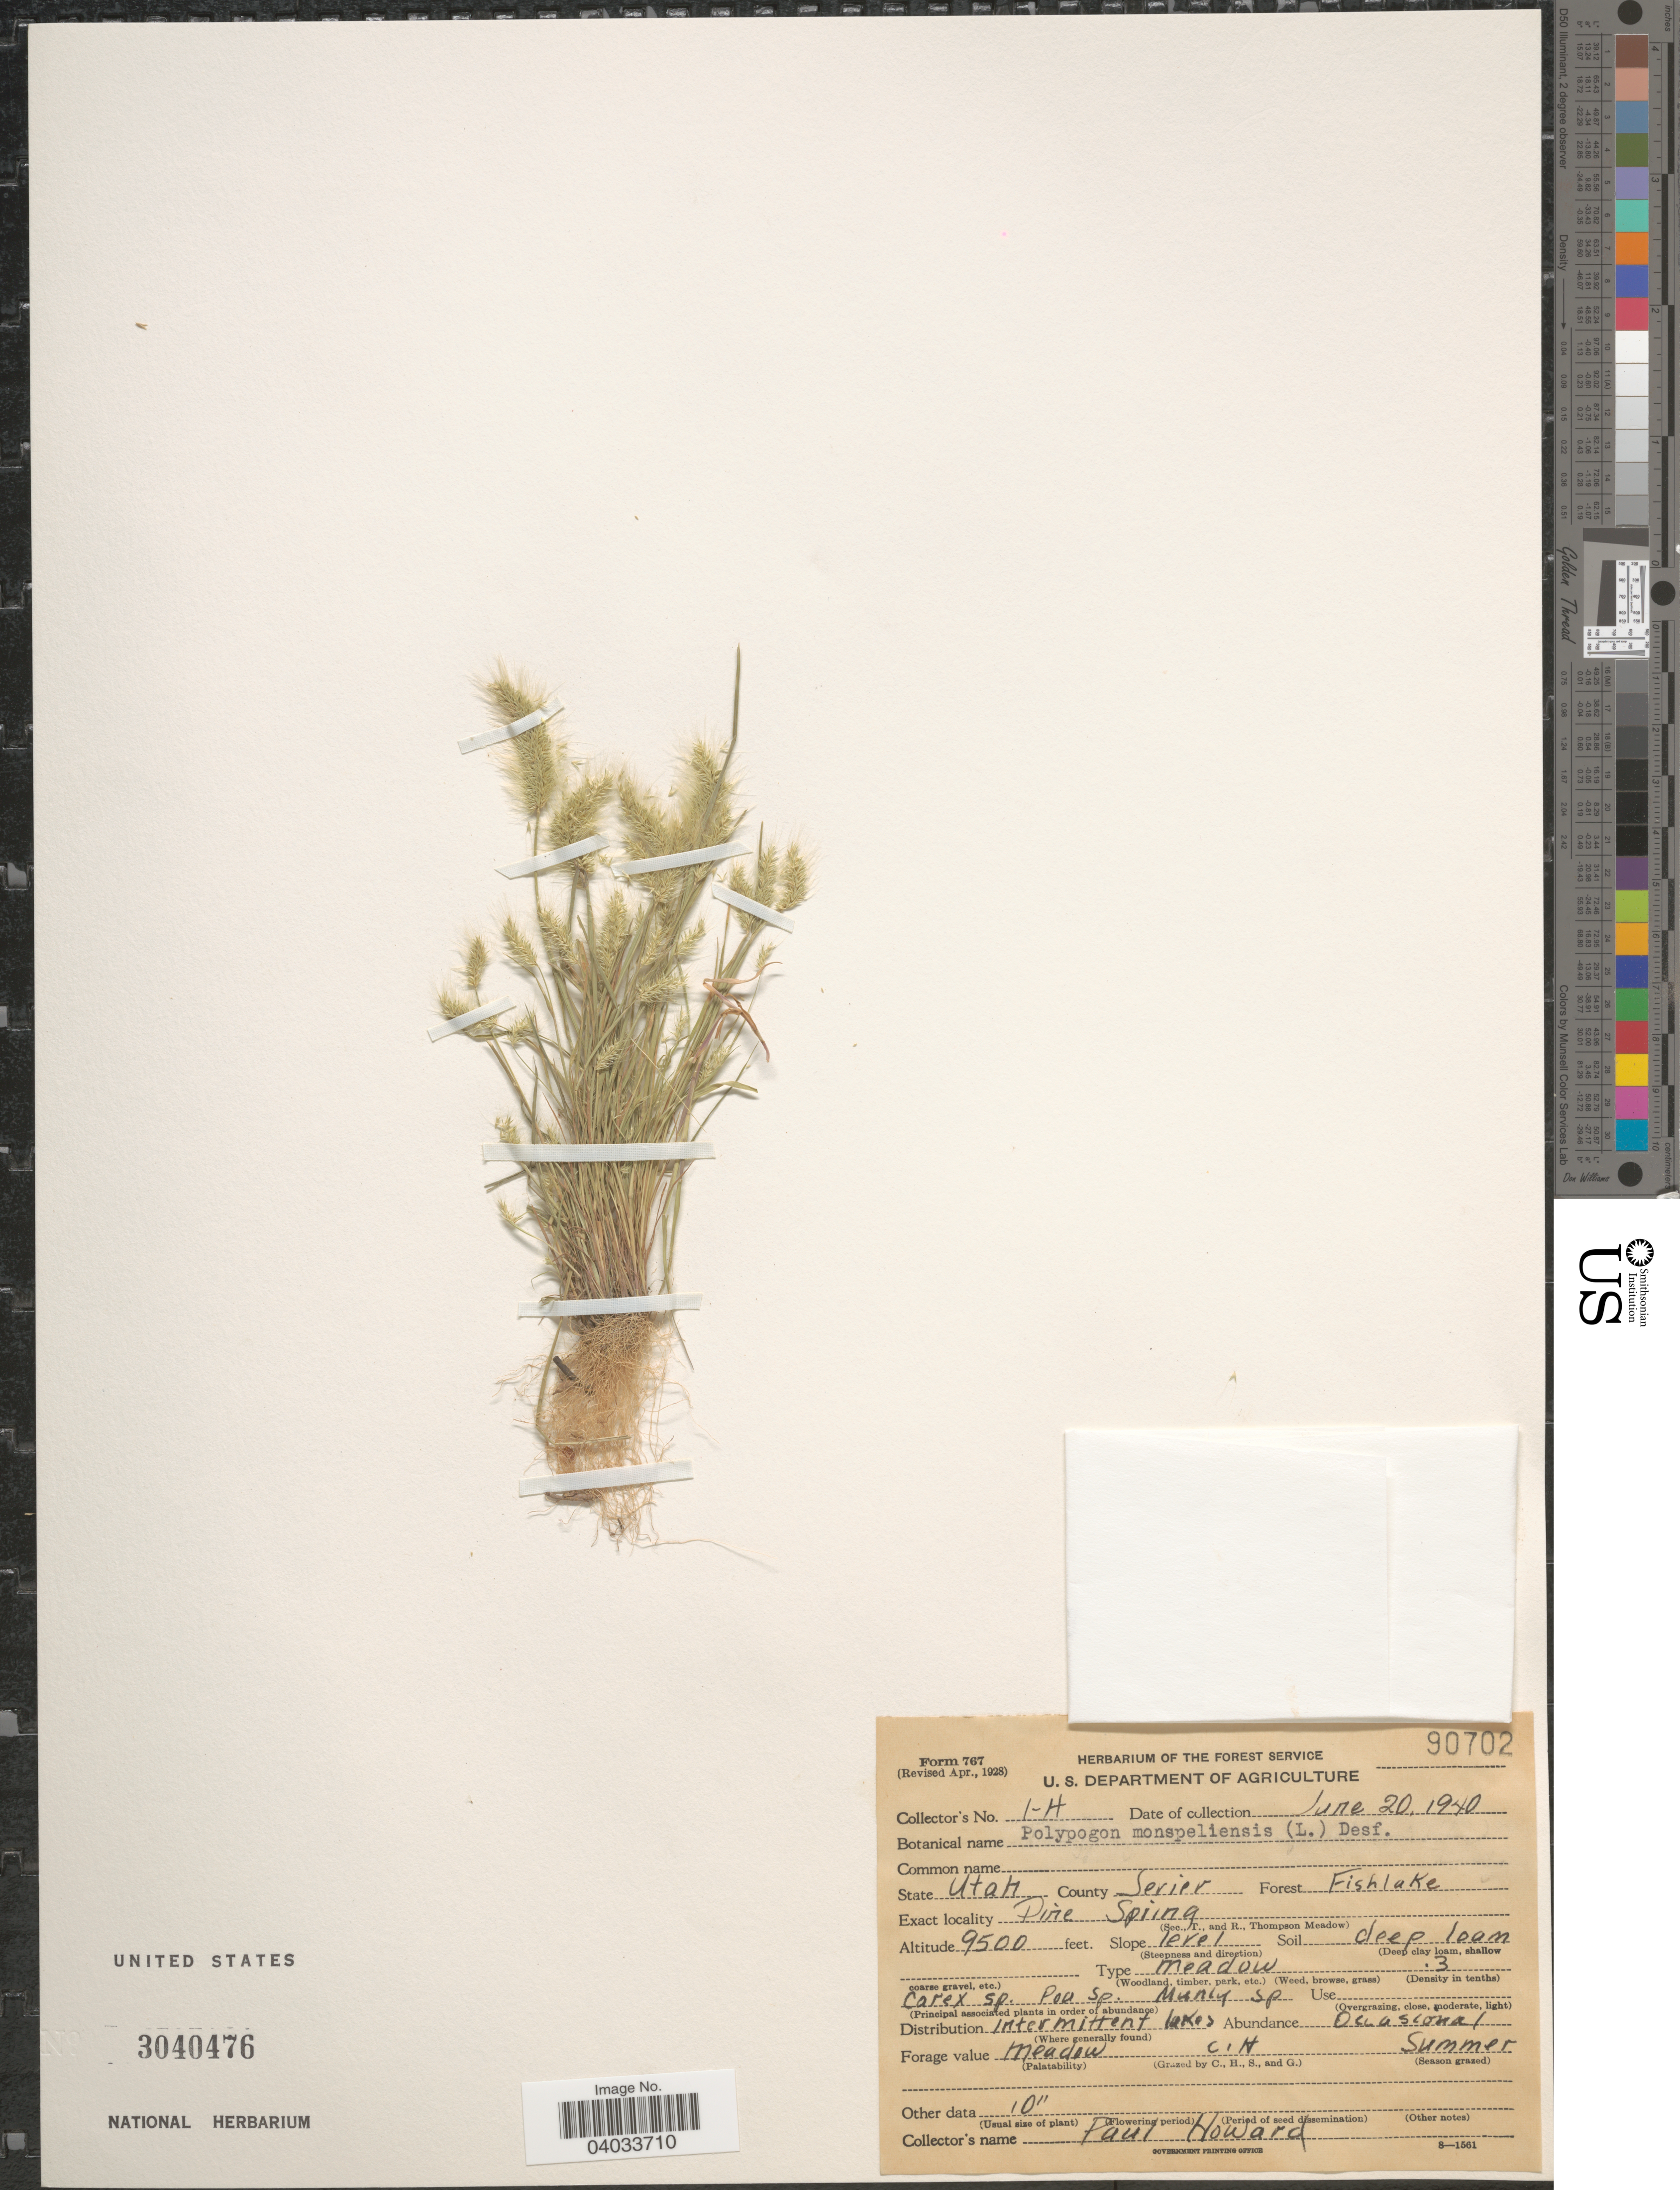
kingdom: Plantae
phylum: Tracheophyta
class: Liliopsida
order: Poales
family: Poaceae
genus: Polypogon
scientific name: Polypogon monspeliensis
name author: (L.) Desf.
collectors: P. Howard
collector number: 1-H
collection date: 1940-06-20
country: United States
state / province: Utah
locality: County Sevier. Forest Fishlake. Pine Spring.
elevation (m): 2896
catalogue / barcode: US 3040476